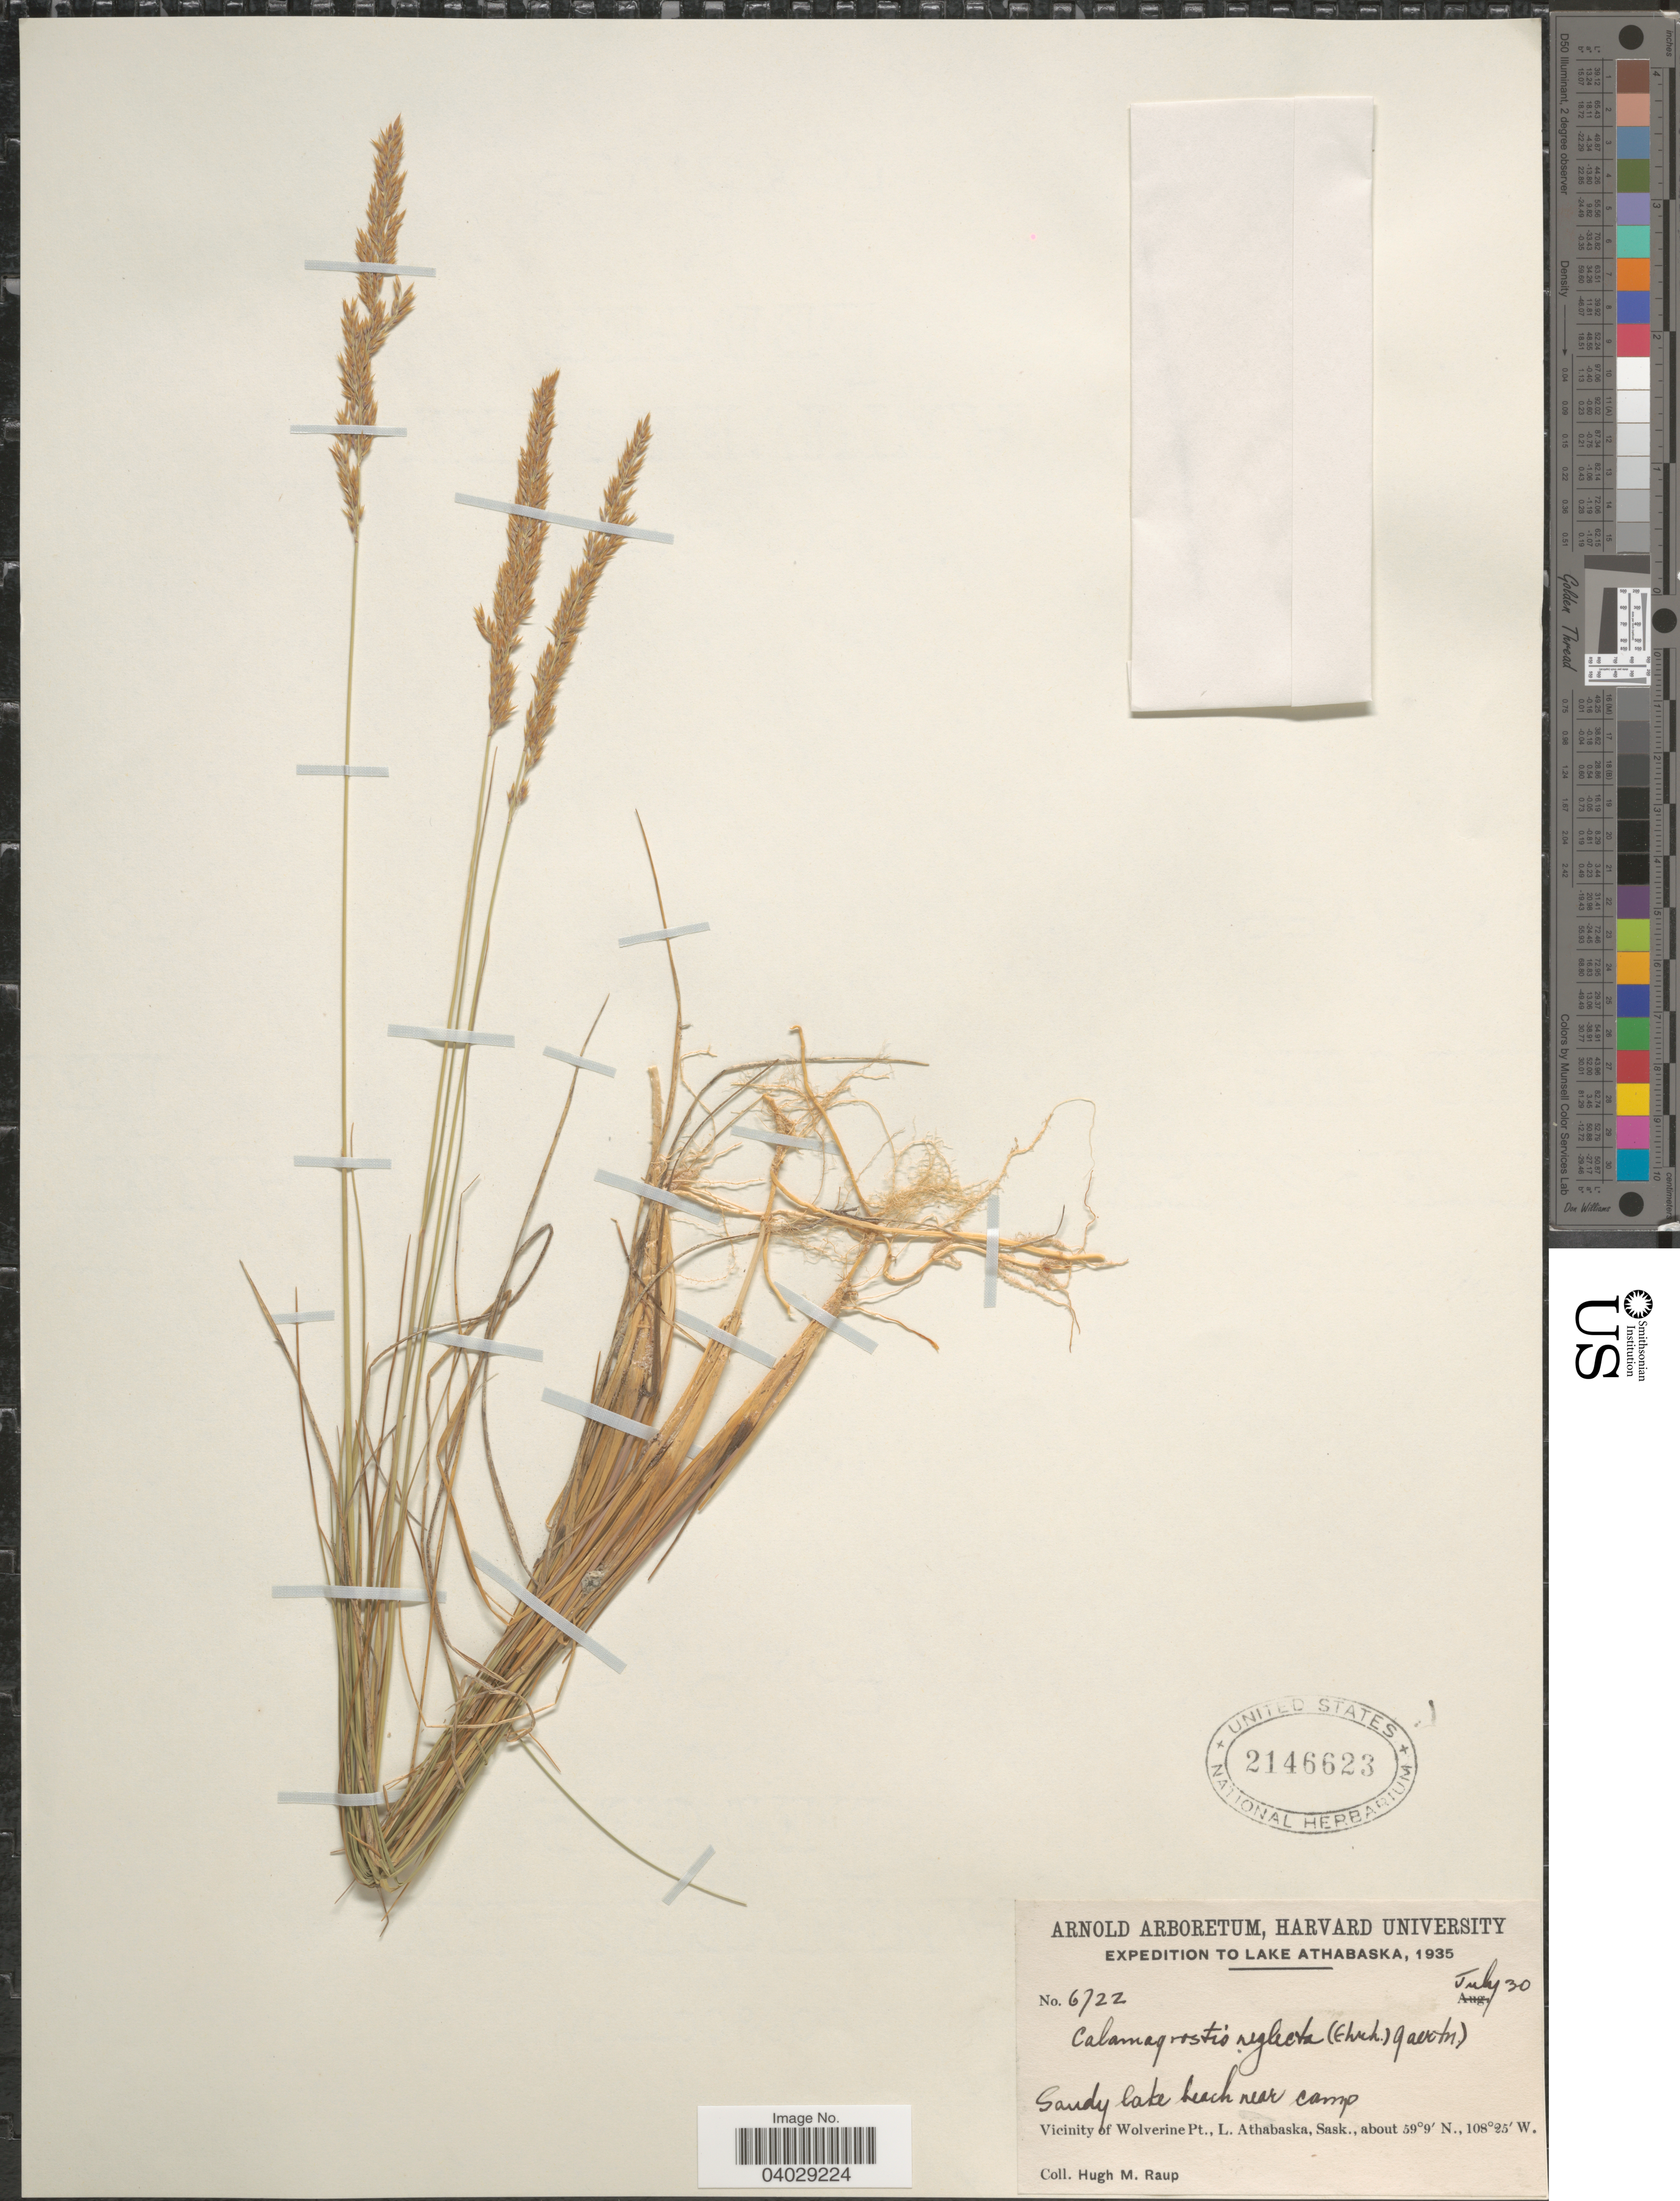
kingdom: Plantae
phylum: Tracheophyta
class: Liliopsida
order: Poales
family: Poaceae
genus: Calamagrostis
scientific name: Calamagrostis neglecta (Ehrh.) Gaertner et al.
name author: (Ehrhart) G. Gaertn. et al.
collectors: H. Raup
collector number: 6722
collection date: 1935-07-30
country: Canada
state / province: Saskatchewan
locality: Lake Athabaska. Sandy lake beach near camp. Vicinity of Wolverine Pt., L. Athbaska, Sask.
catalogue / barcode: US 2146623